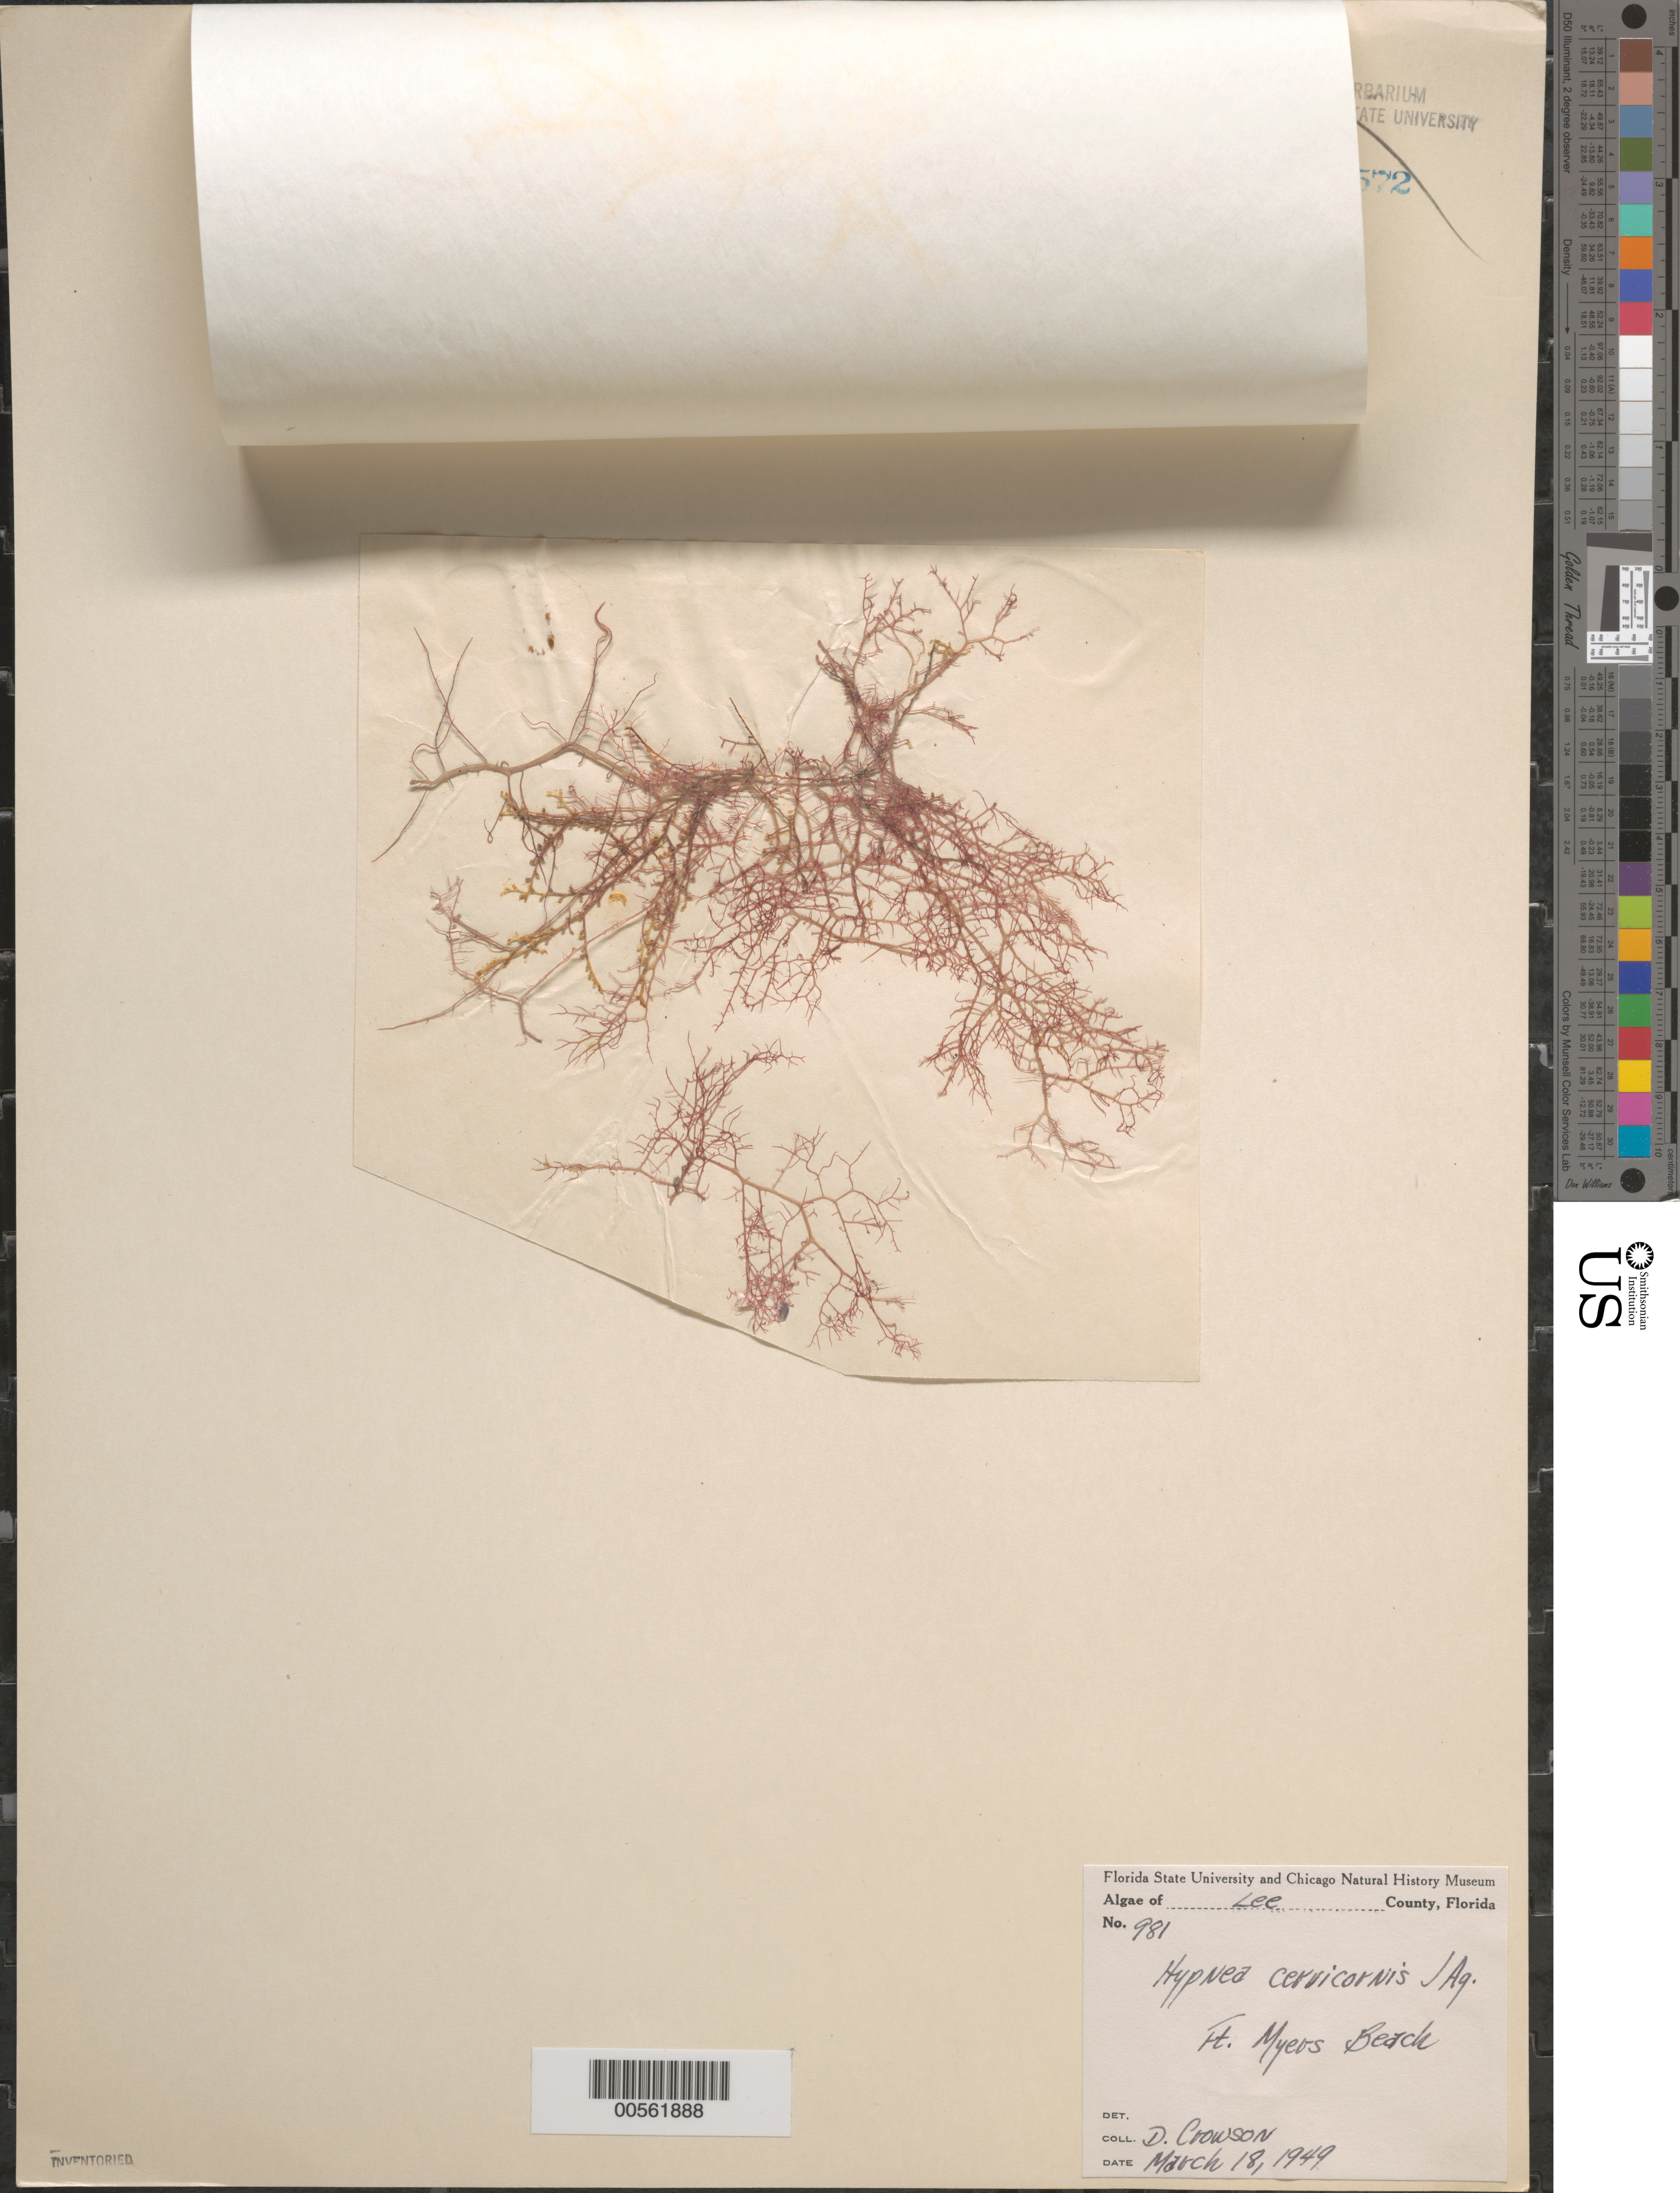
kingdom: Plantae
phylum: Rhodophyta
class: Florideophyceae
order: Gigartinales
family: Cystocloniaceae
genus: Hypnea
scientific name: Hypnea cervicornis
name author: J. Agardh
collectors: D. Crowson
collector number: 981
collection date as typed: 18 Mar 1949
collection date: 1949-03-18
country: United States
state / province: Florida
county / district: Lee County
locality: Fort Myers Beach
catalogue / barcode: US 22114